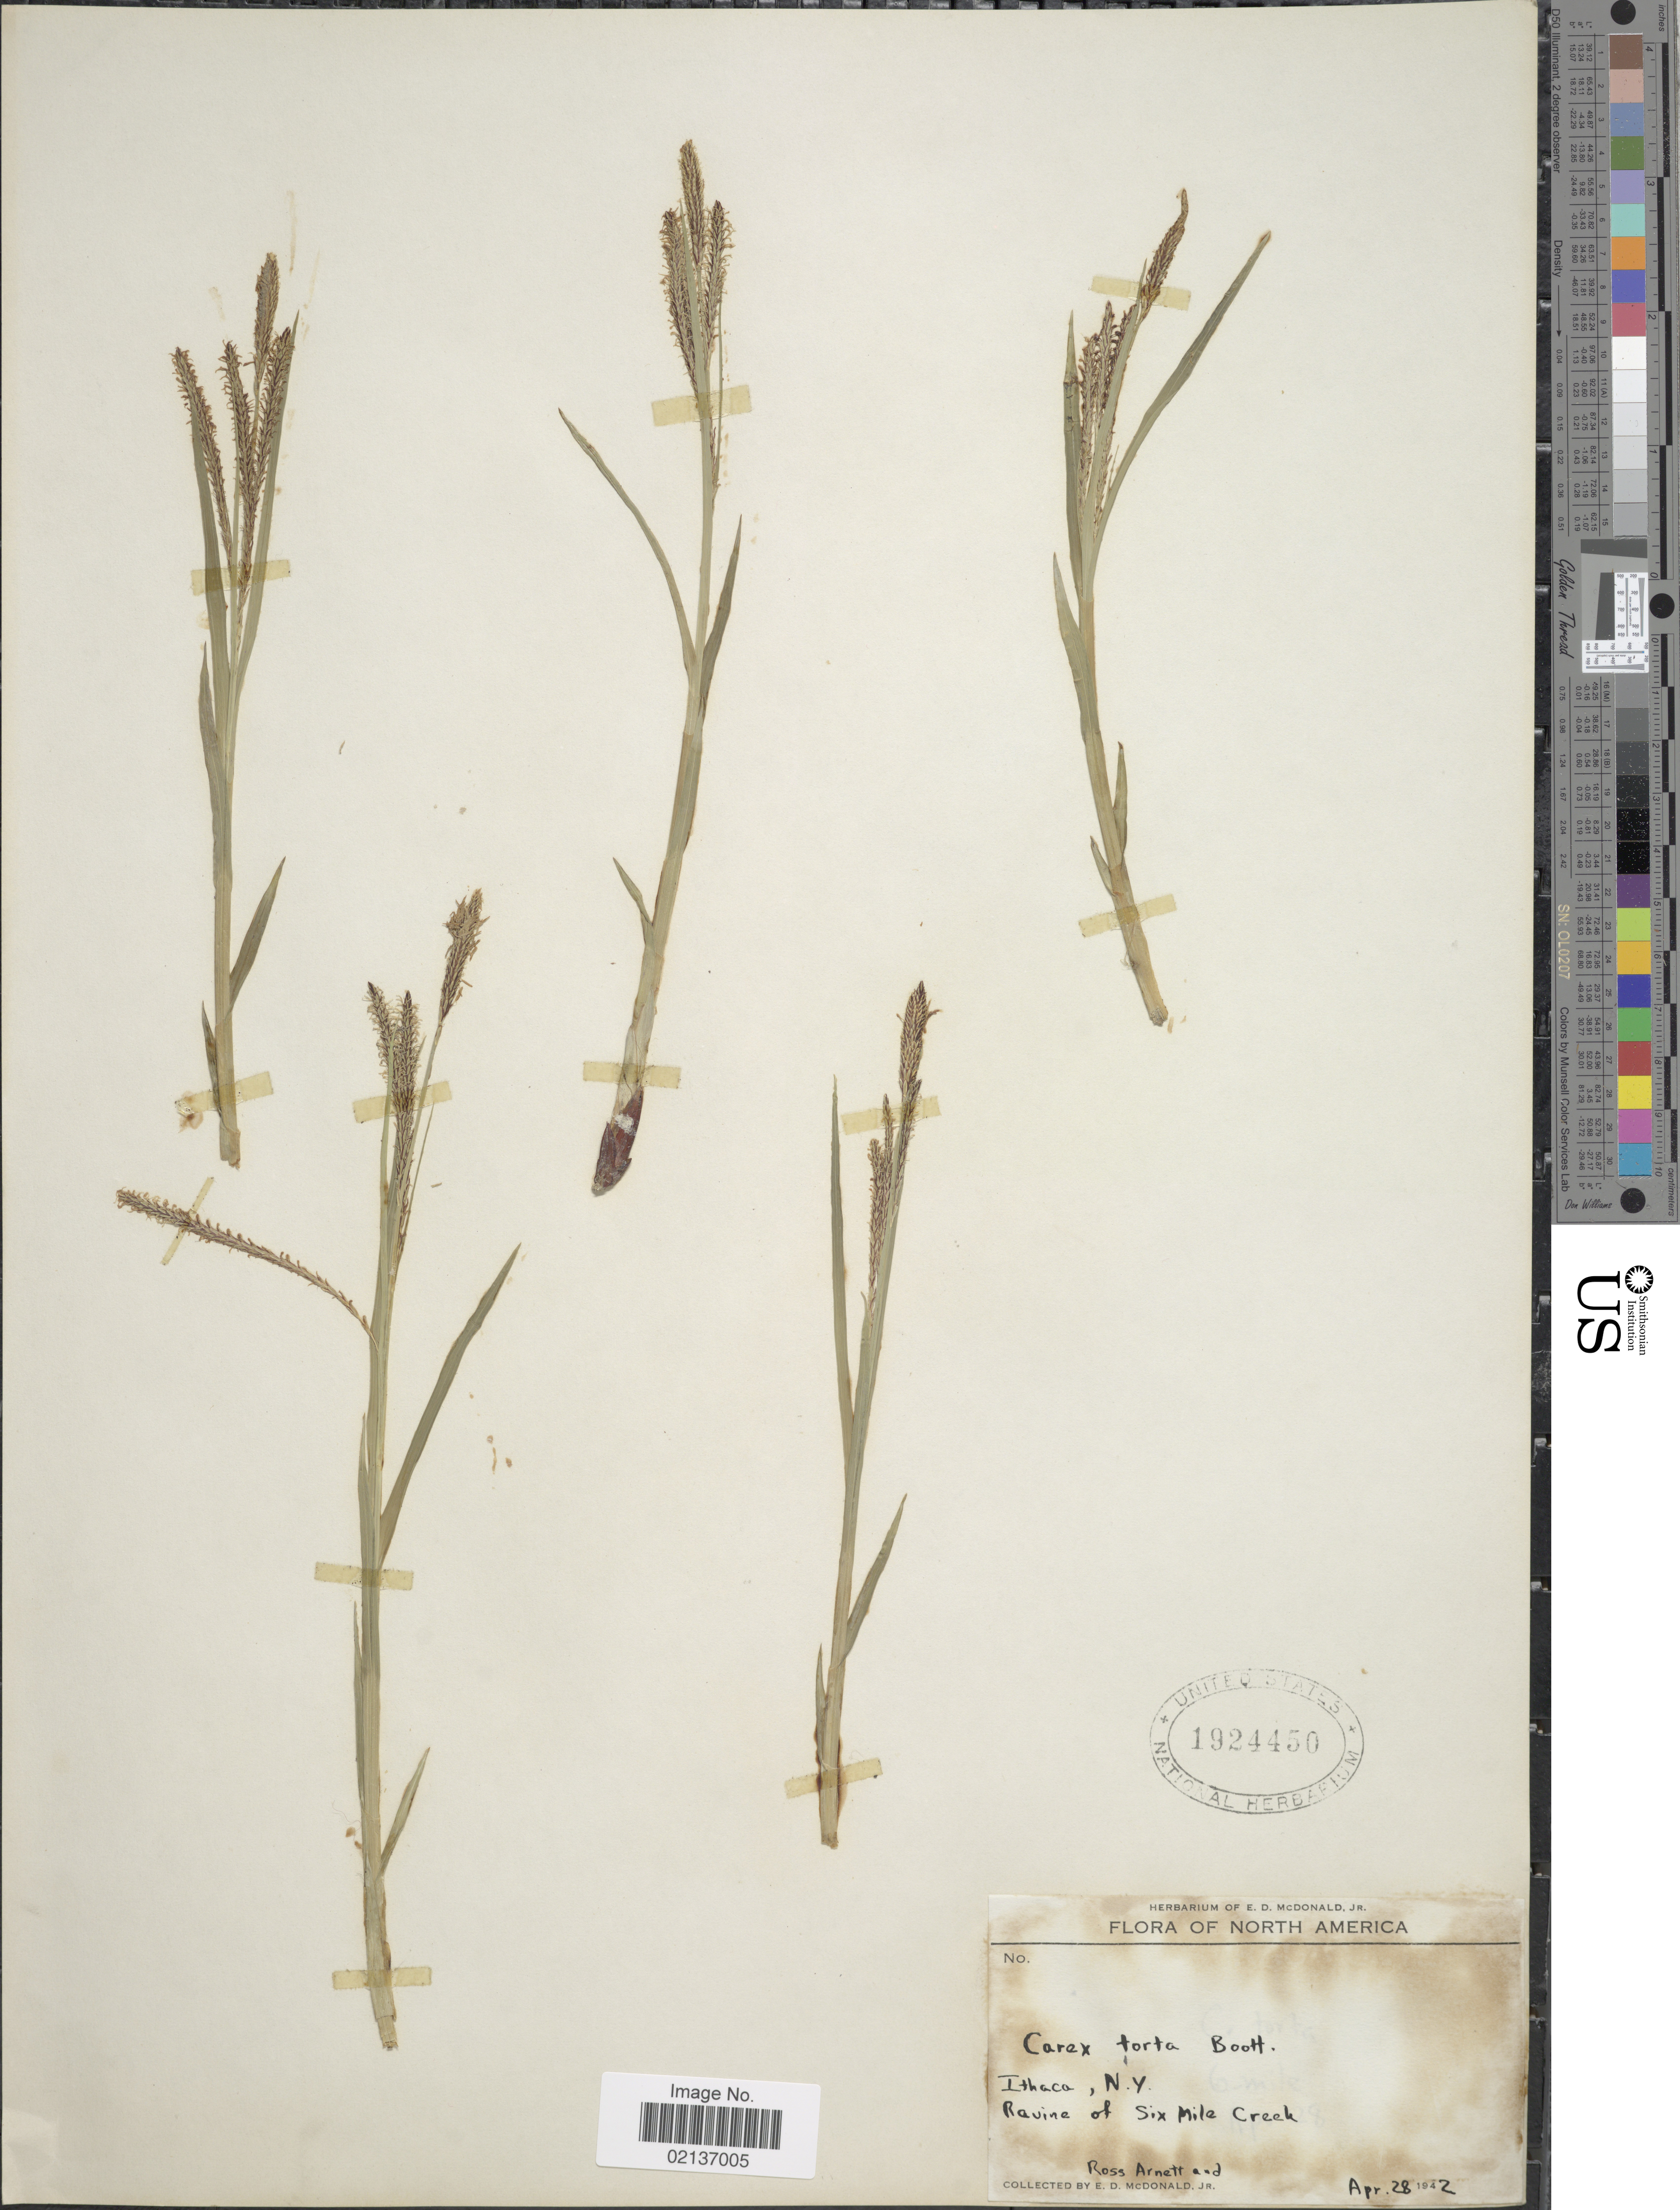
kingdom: Plantae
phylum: Tracheophyta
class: Liliopsida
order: Poales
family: Cyperaceae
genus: Carex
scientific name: Carex torta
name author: Boott ex Tuck.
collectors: R. Arnett & E. D. McDonald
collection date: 1942-04-28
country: United States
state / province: New York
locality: Ithaca, N.Y., ravine of Six Mile Creek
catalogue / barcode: US 1924450